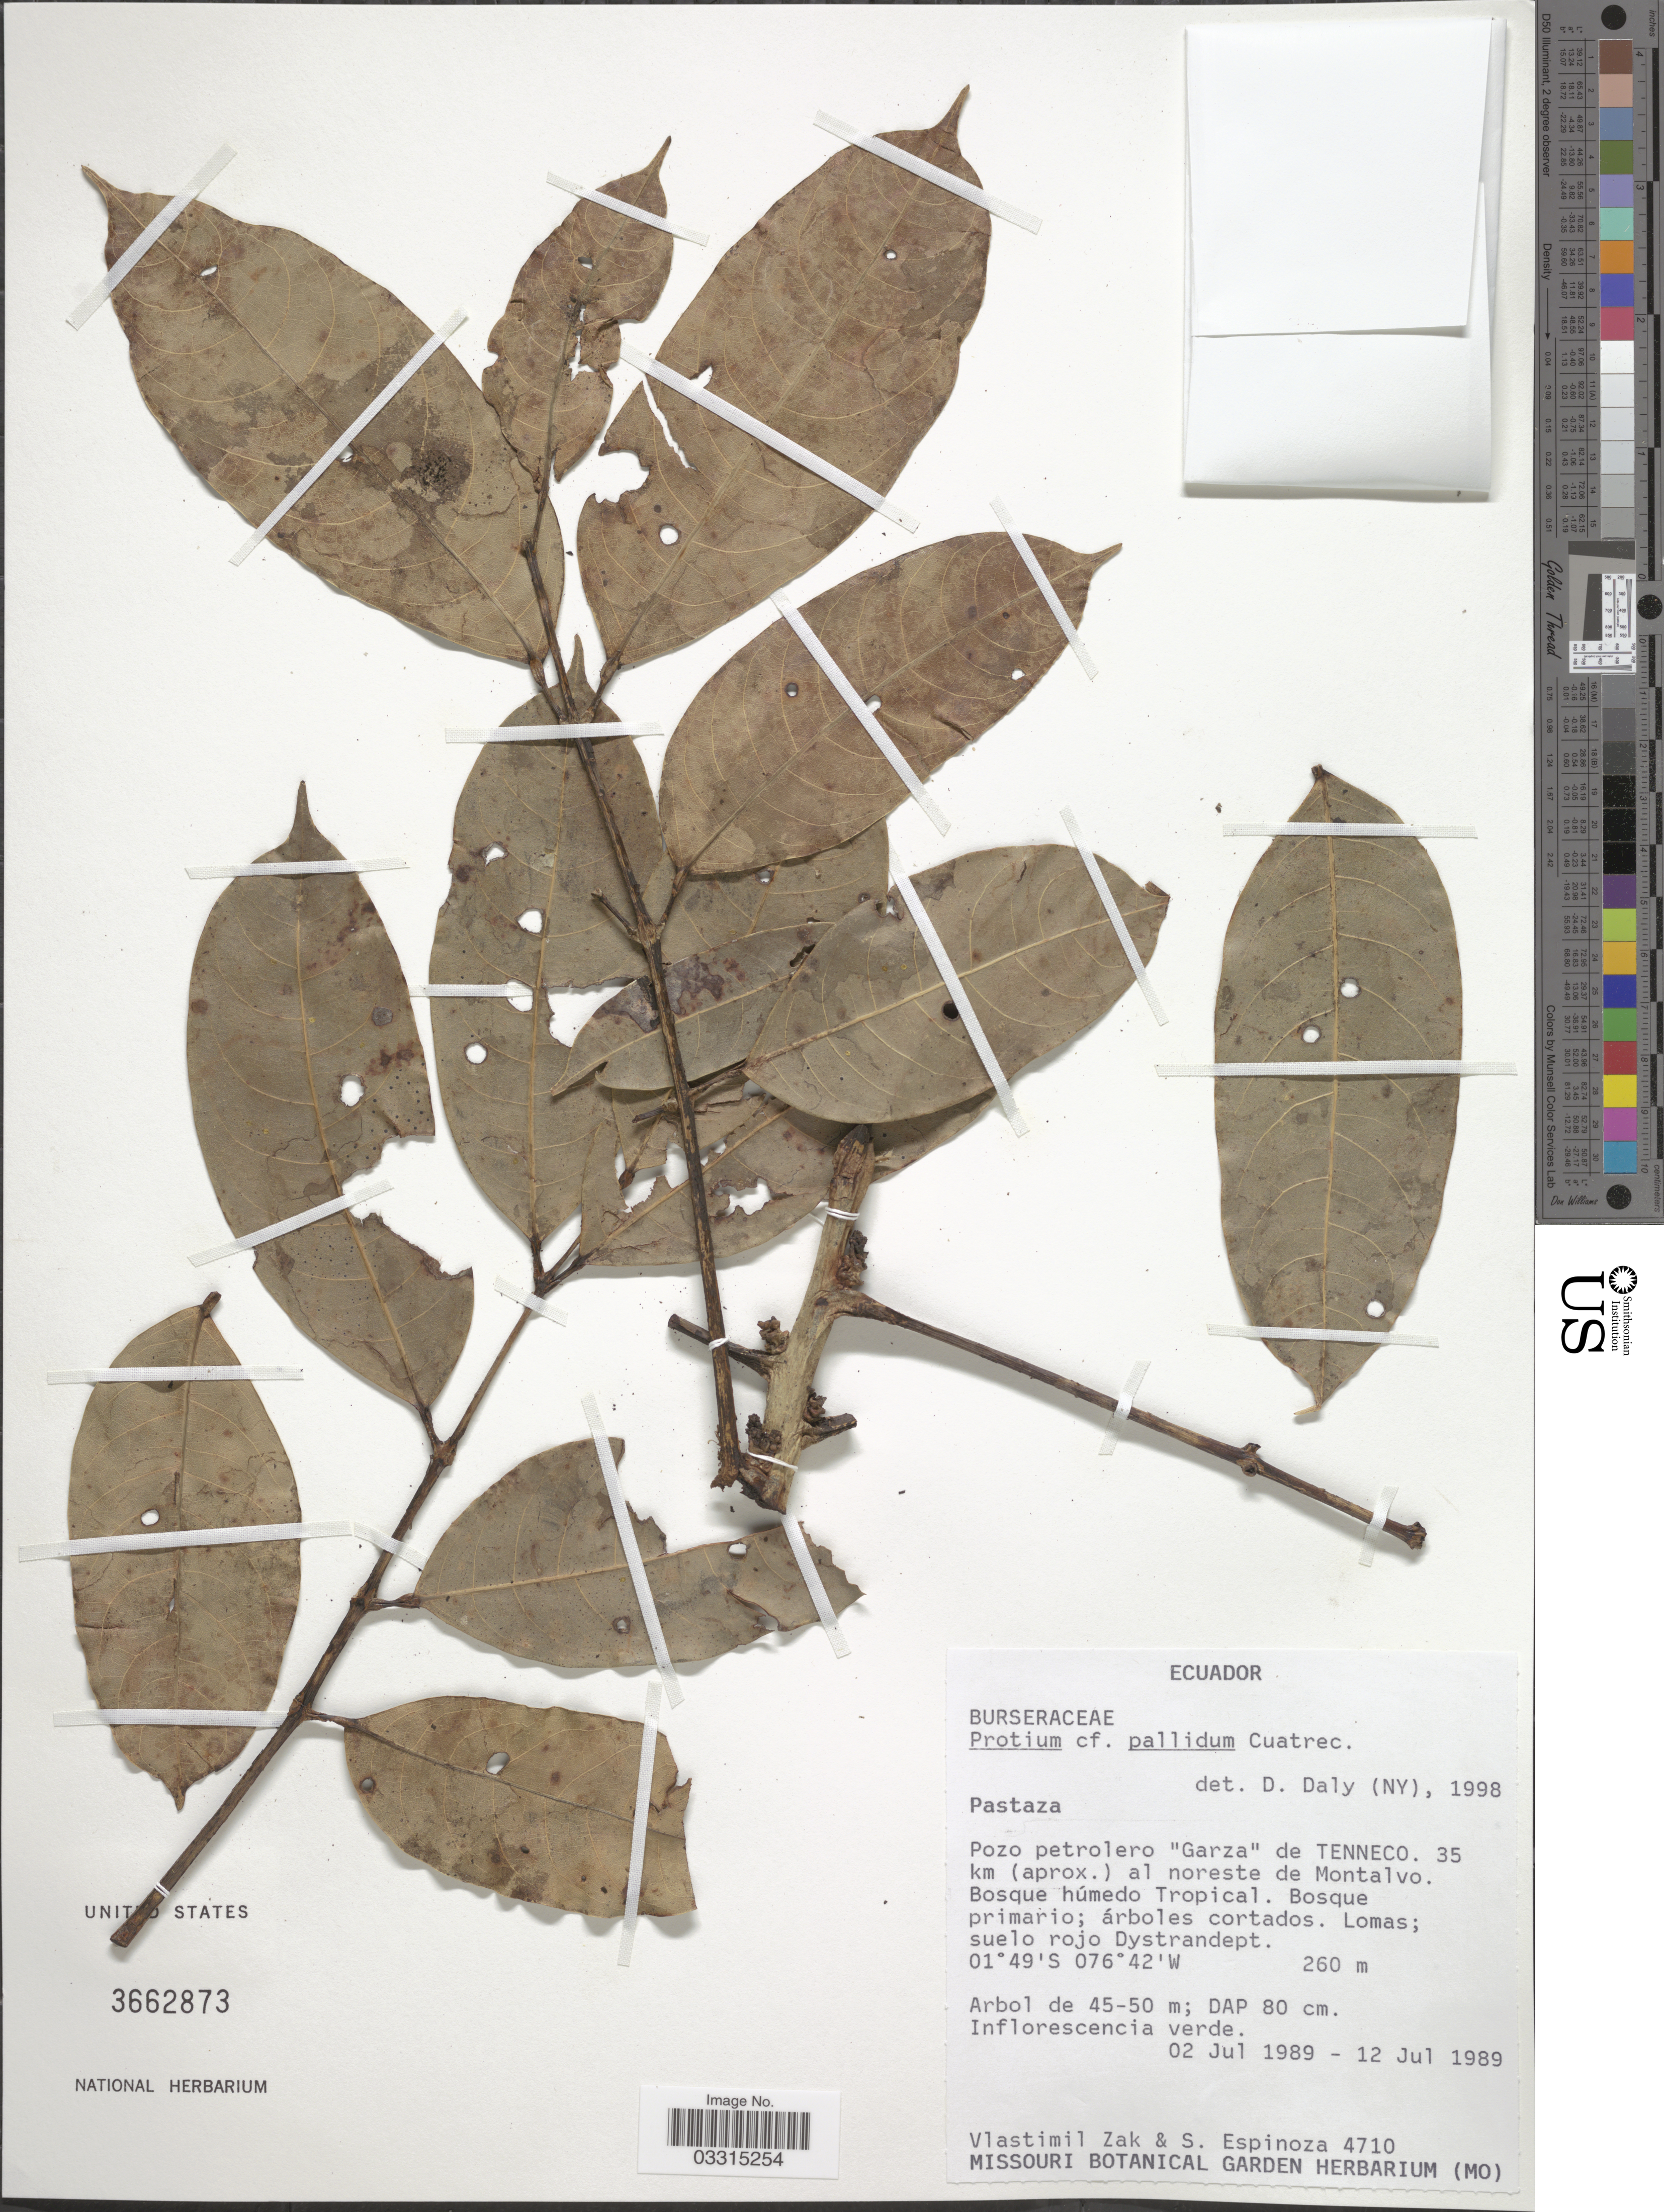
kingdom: Plantae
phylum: Tracheophyta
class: Magnoliopsida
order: Sapindales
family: Burseraceae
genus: Protium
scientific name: Protium pallidum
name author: Cuatrec.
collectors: V. Zak & S. Espinoza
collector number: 4710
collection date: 1989-07-02/1989-07-12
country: Ecuador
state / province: Pastaza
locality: Pozo petrolero "Garza" de TENNECO. 35 km (aprox.) al noreste de Montalvo. Bosque húmedo Tropical. Bosque primario; árboles cortados. Lomas; suelo rojo Dystrandept.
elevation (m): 260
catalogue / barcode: US 3662873